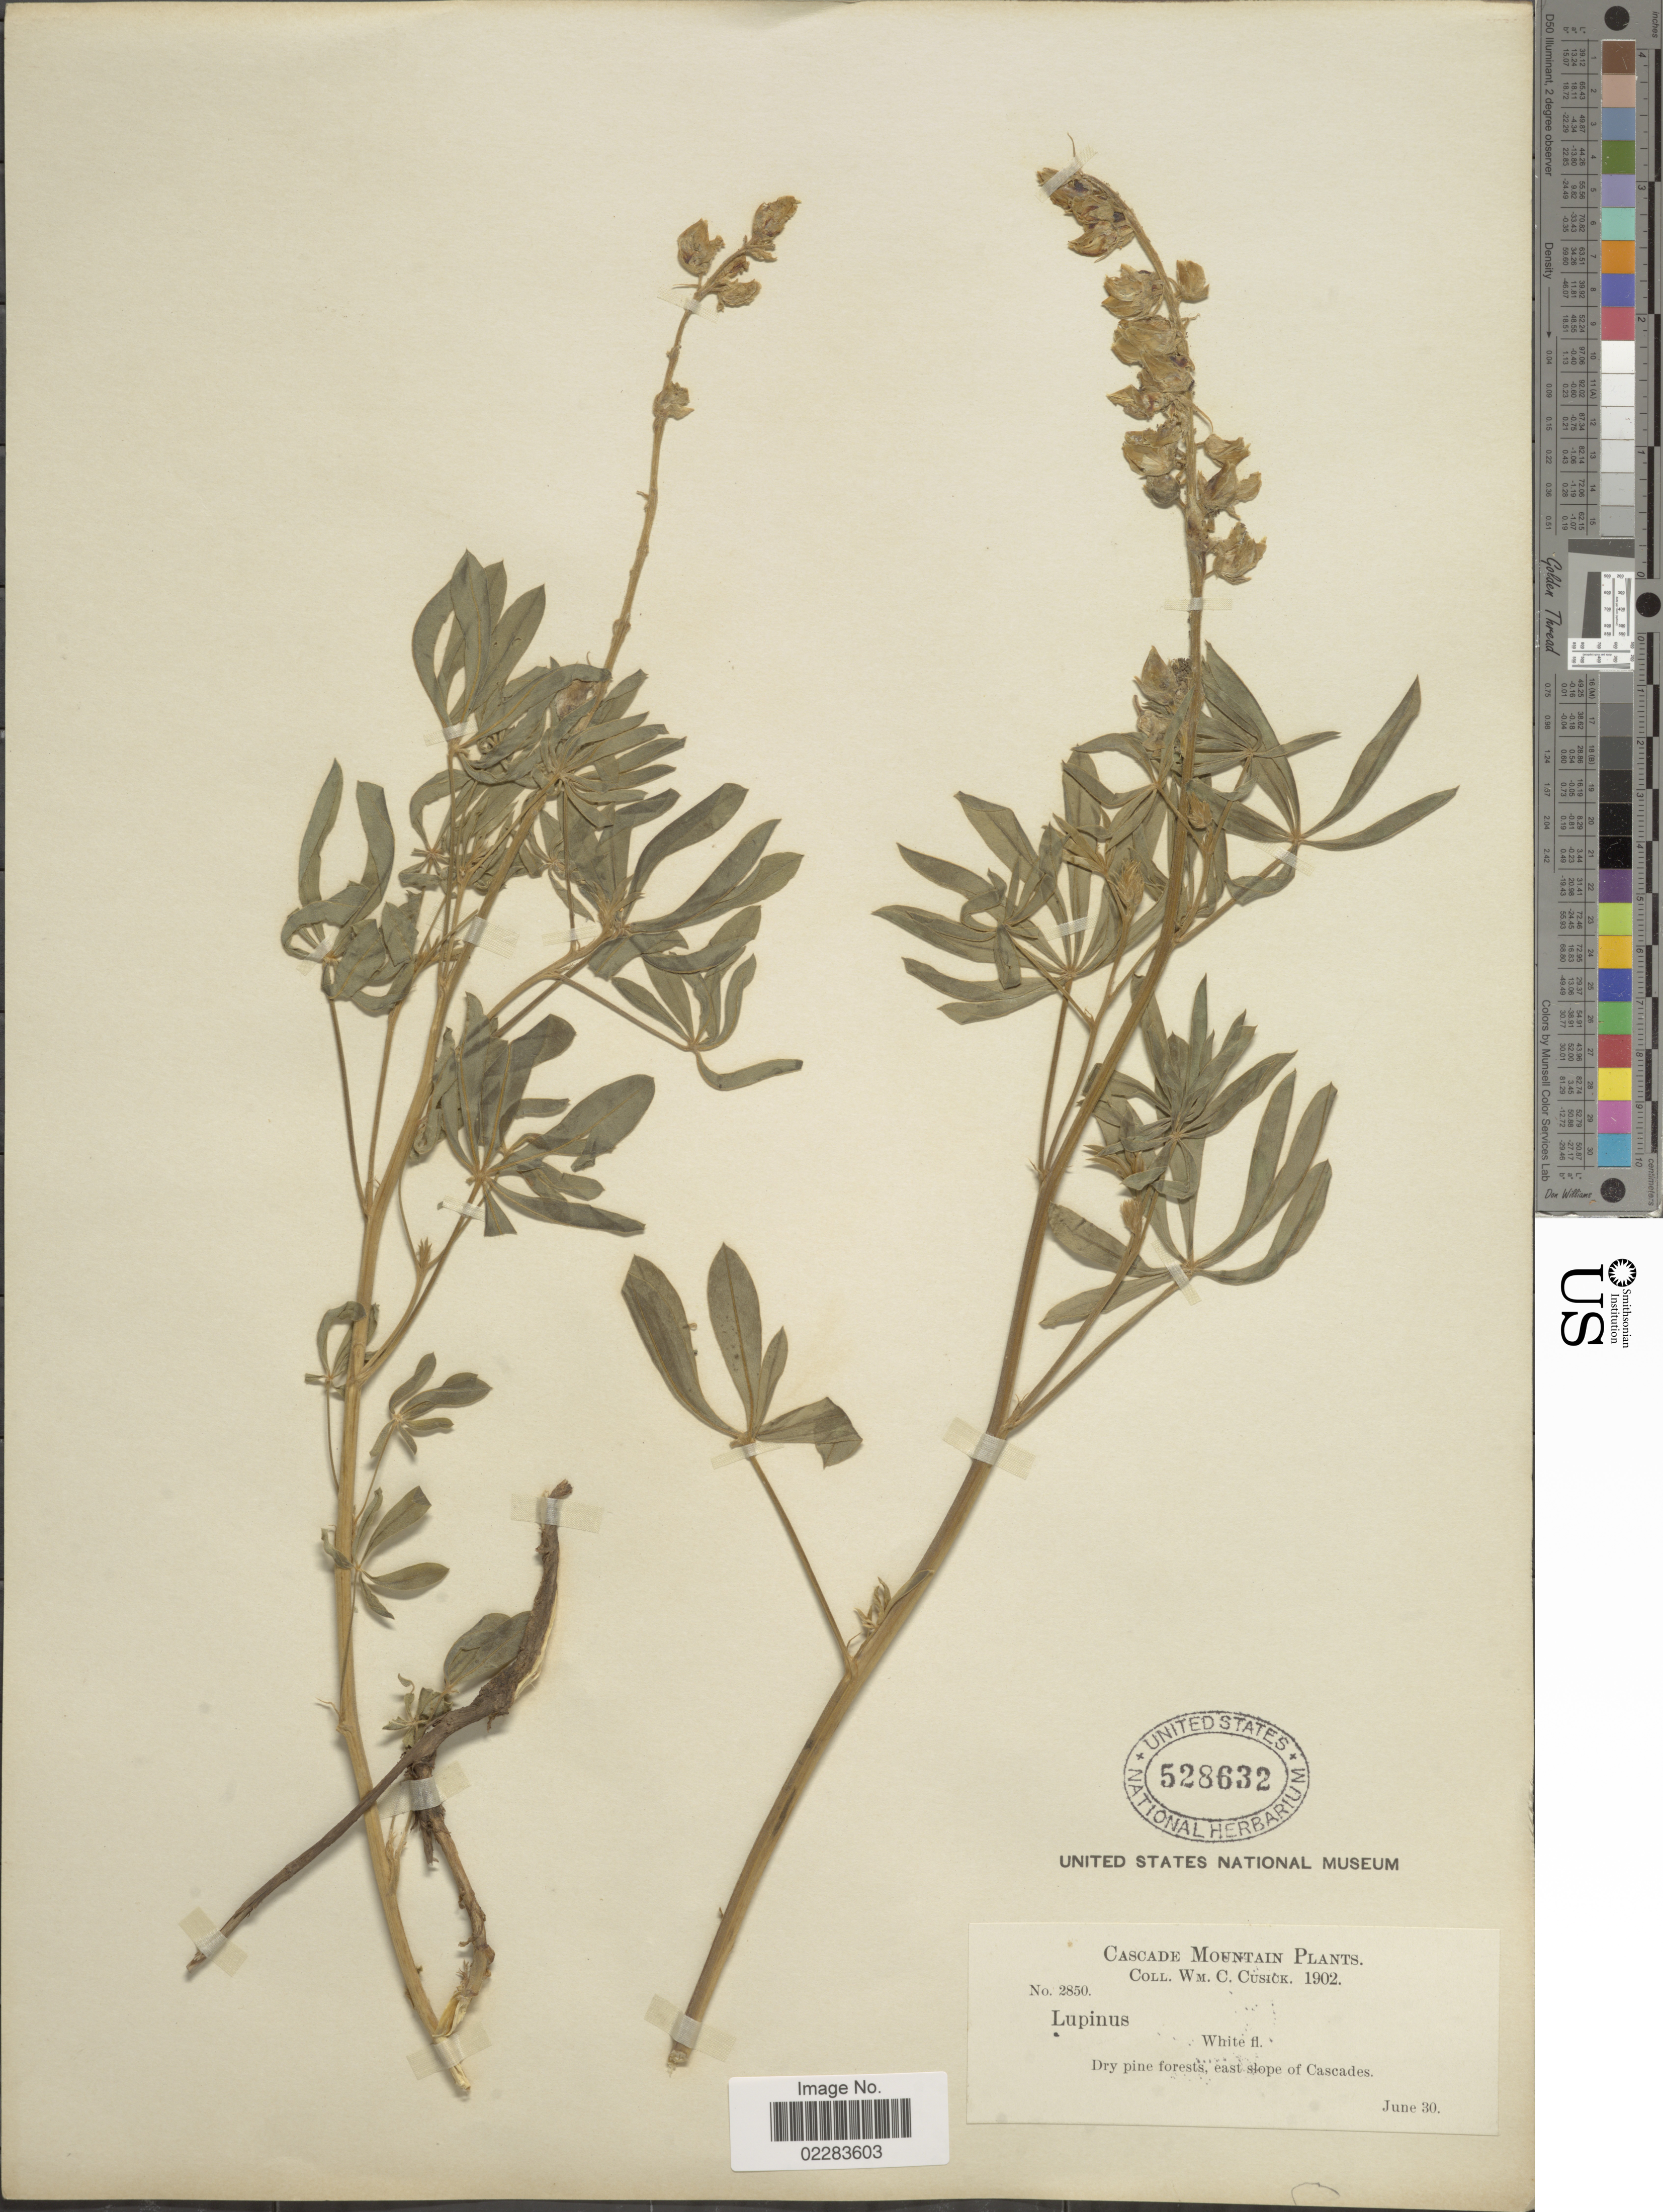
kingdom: Plantae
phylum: Tracheophyta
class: Magnoliopsida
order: Fabales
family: Fabaceae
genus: Lupinus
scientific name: Lupinus albicaulis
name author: Douglas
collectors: W. C. Cusick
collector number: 2850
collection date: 1902-06-30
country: United States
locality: Cascade Mountain. Dry pine forests, east slope of Cascades.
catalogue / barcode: US 528632